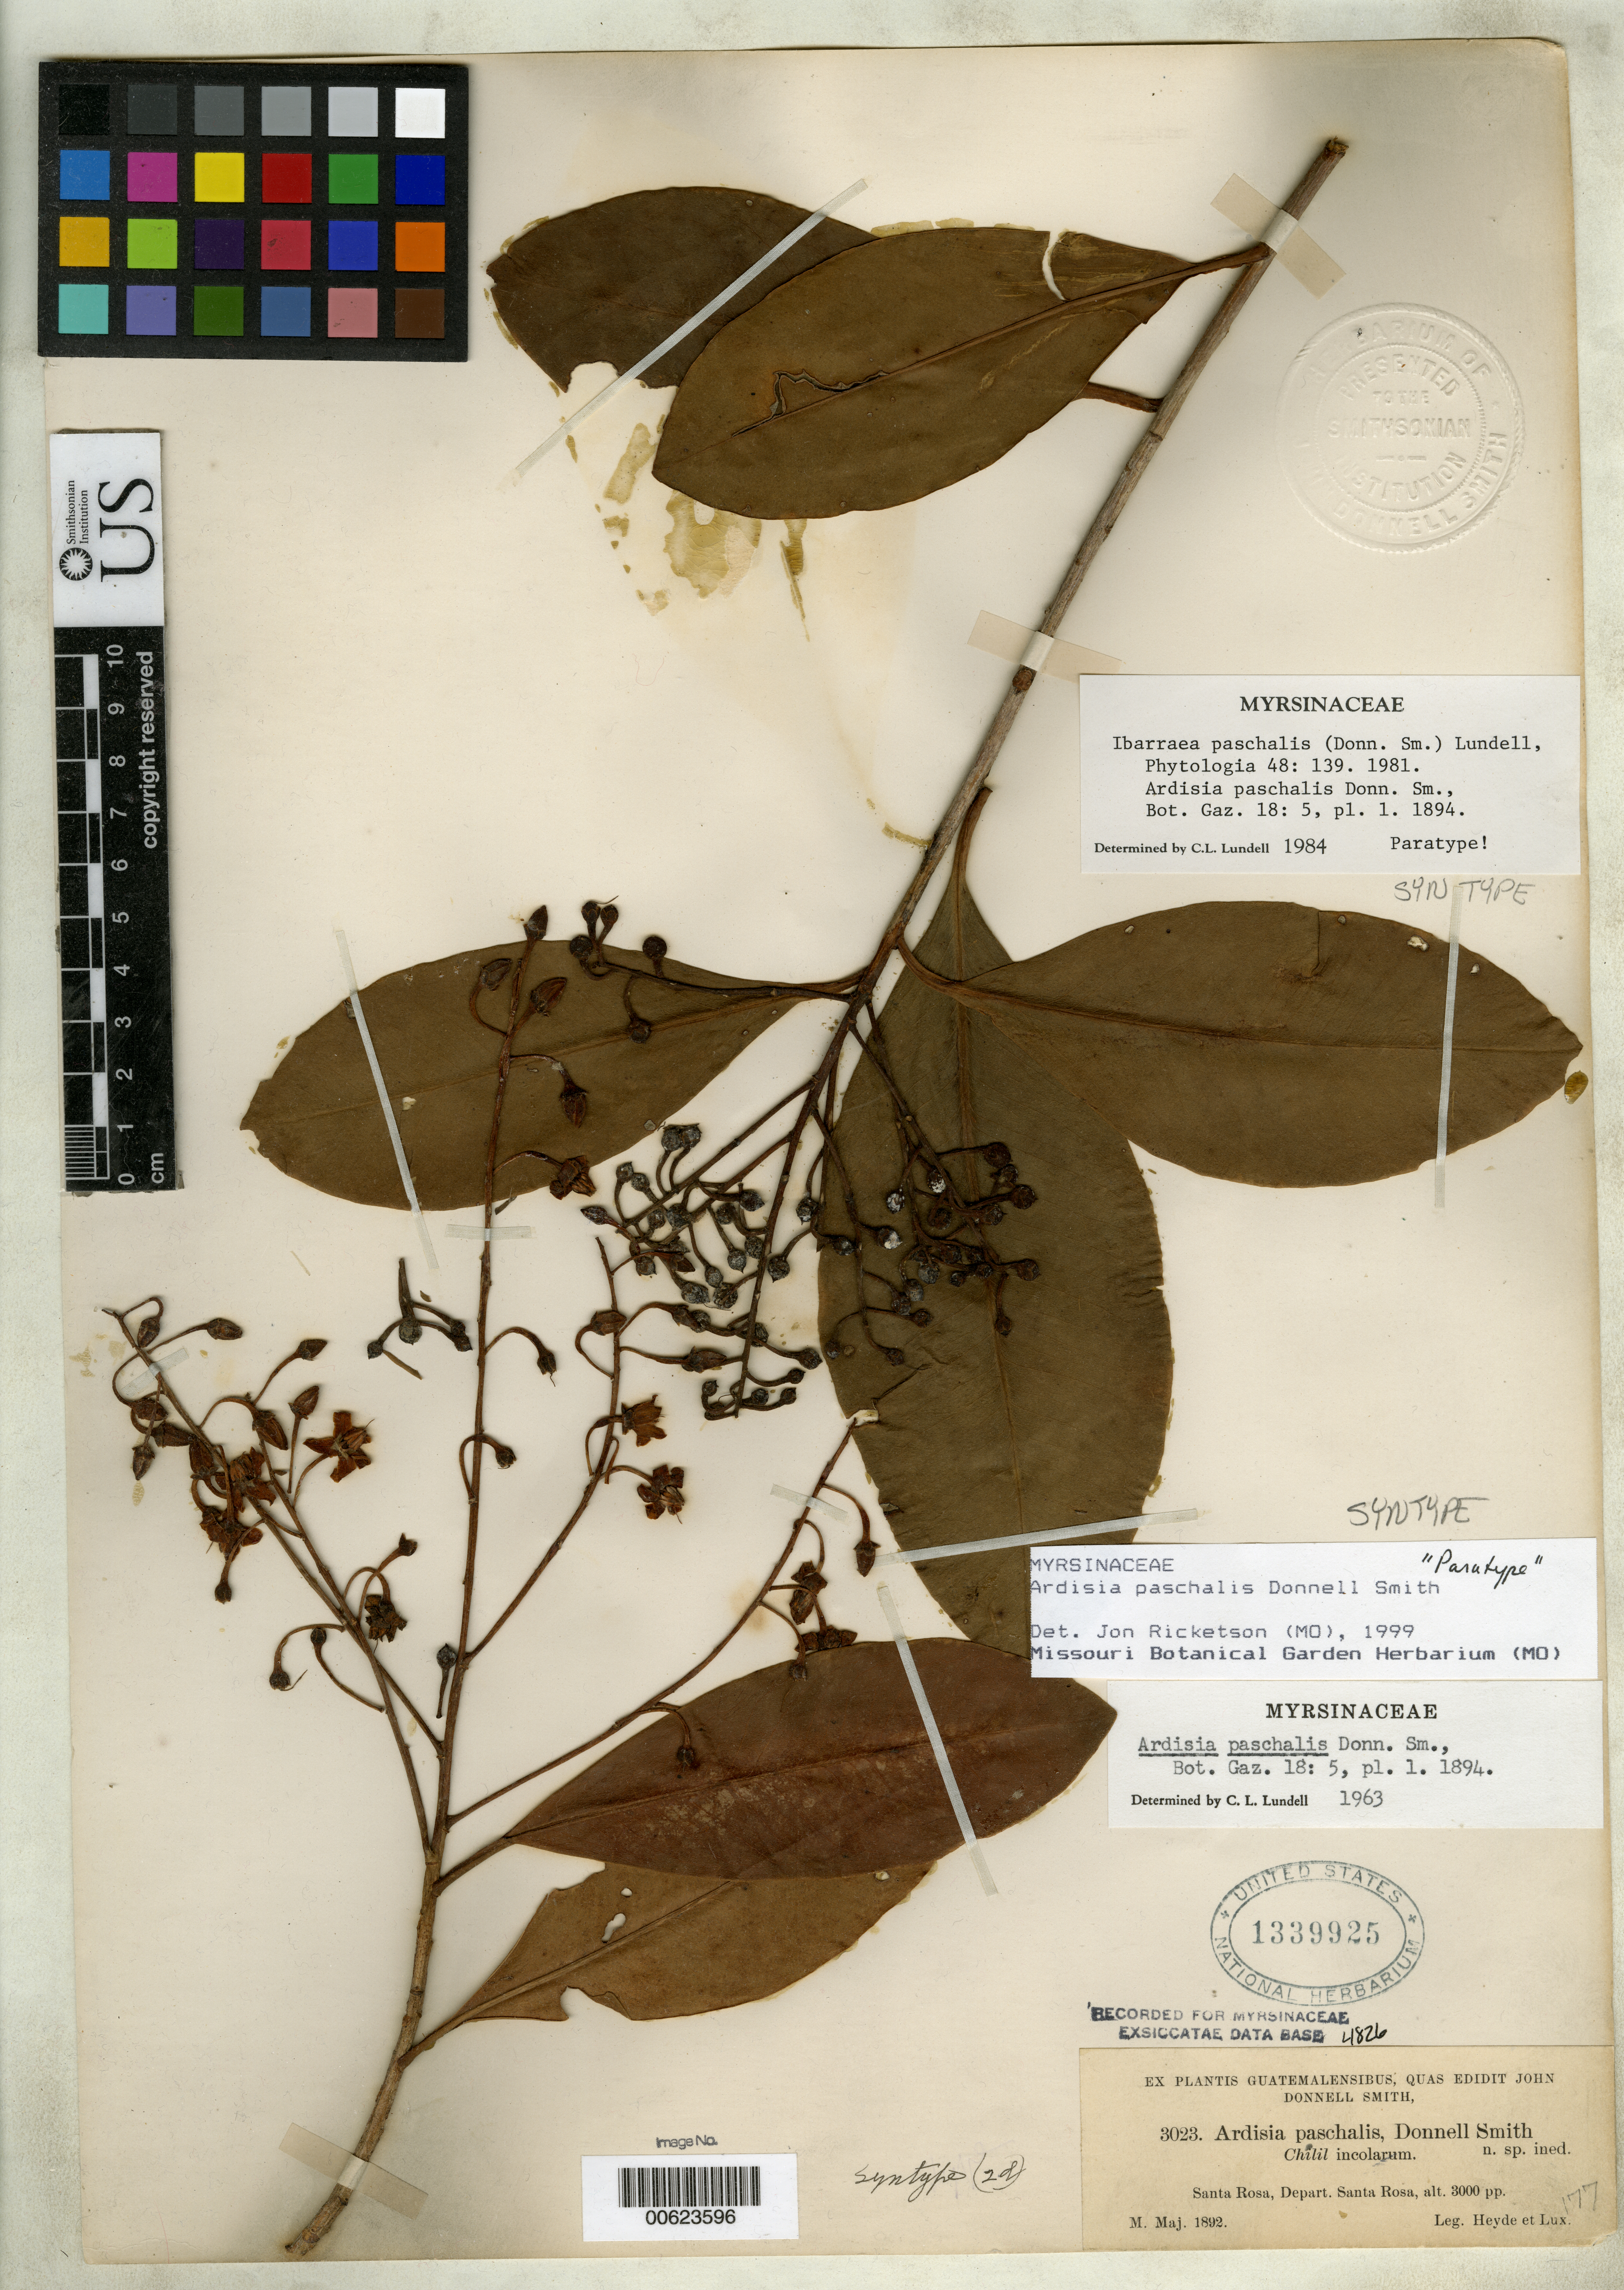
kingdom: Plantae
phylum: Tracheophyta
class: Magnoliopsida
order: Ericales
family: Primulaceae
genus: Ardisia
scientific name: Ardisia paschalis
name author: Donn. Sm.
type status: Syntype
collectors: E. T. Heyde & E. Lux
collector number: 3023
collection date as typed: May 1892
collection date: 1892-05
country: Guatemala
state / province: Santa Rosa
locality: Santa Rosa.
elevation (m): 914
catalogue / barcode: US 1339925